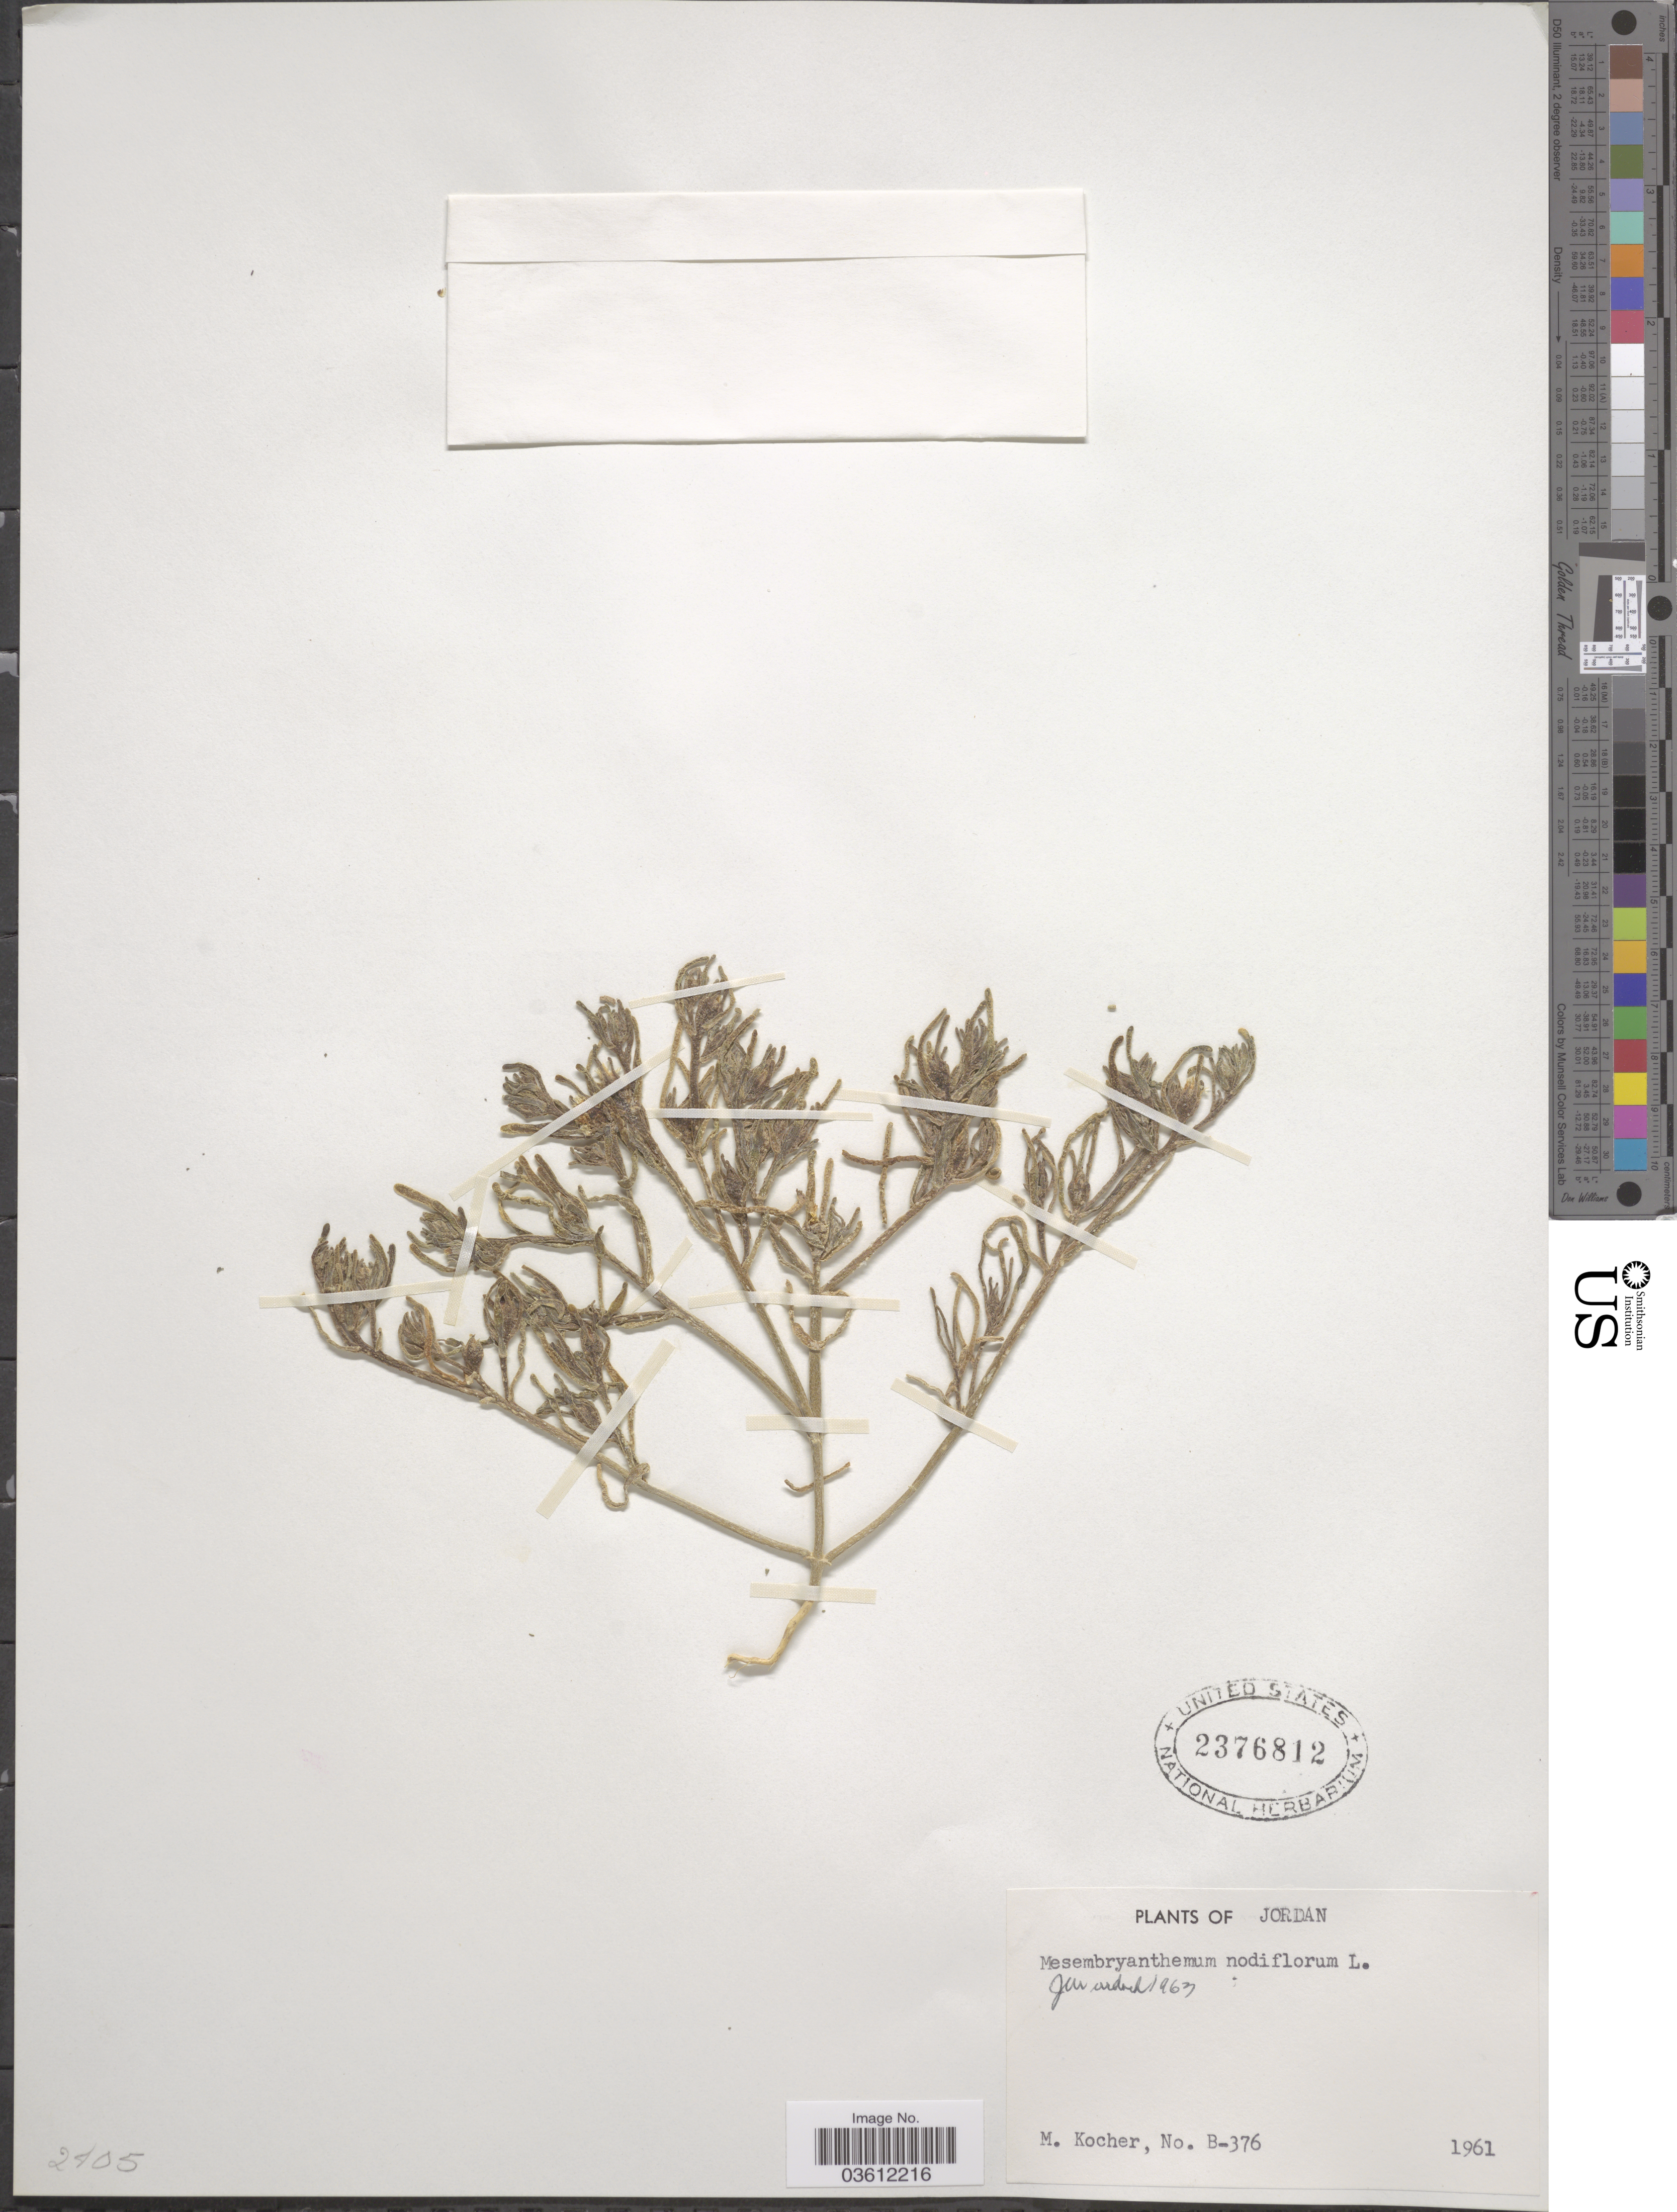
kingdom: Plantae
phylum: Tracheophyta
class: Magnoliopsida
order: Caryophyllales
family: Aizoaceae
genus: Mesembryanthemum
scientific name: Mesembryanthemum nodiflorum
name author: L.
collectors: M. Kocher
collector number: B-376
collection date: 1961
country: Jordan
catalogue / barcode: US 2376812